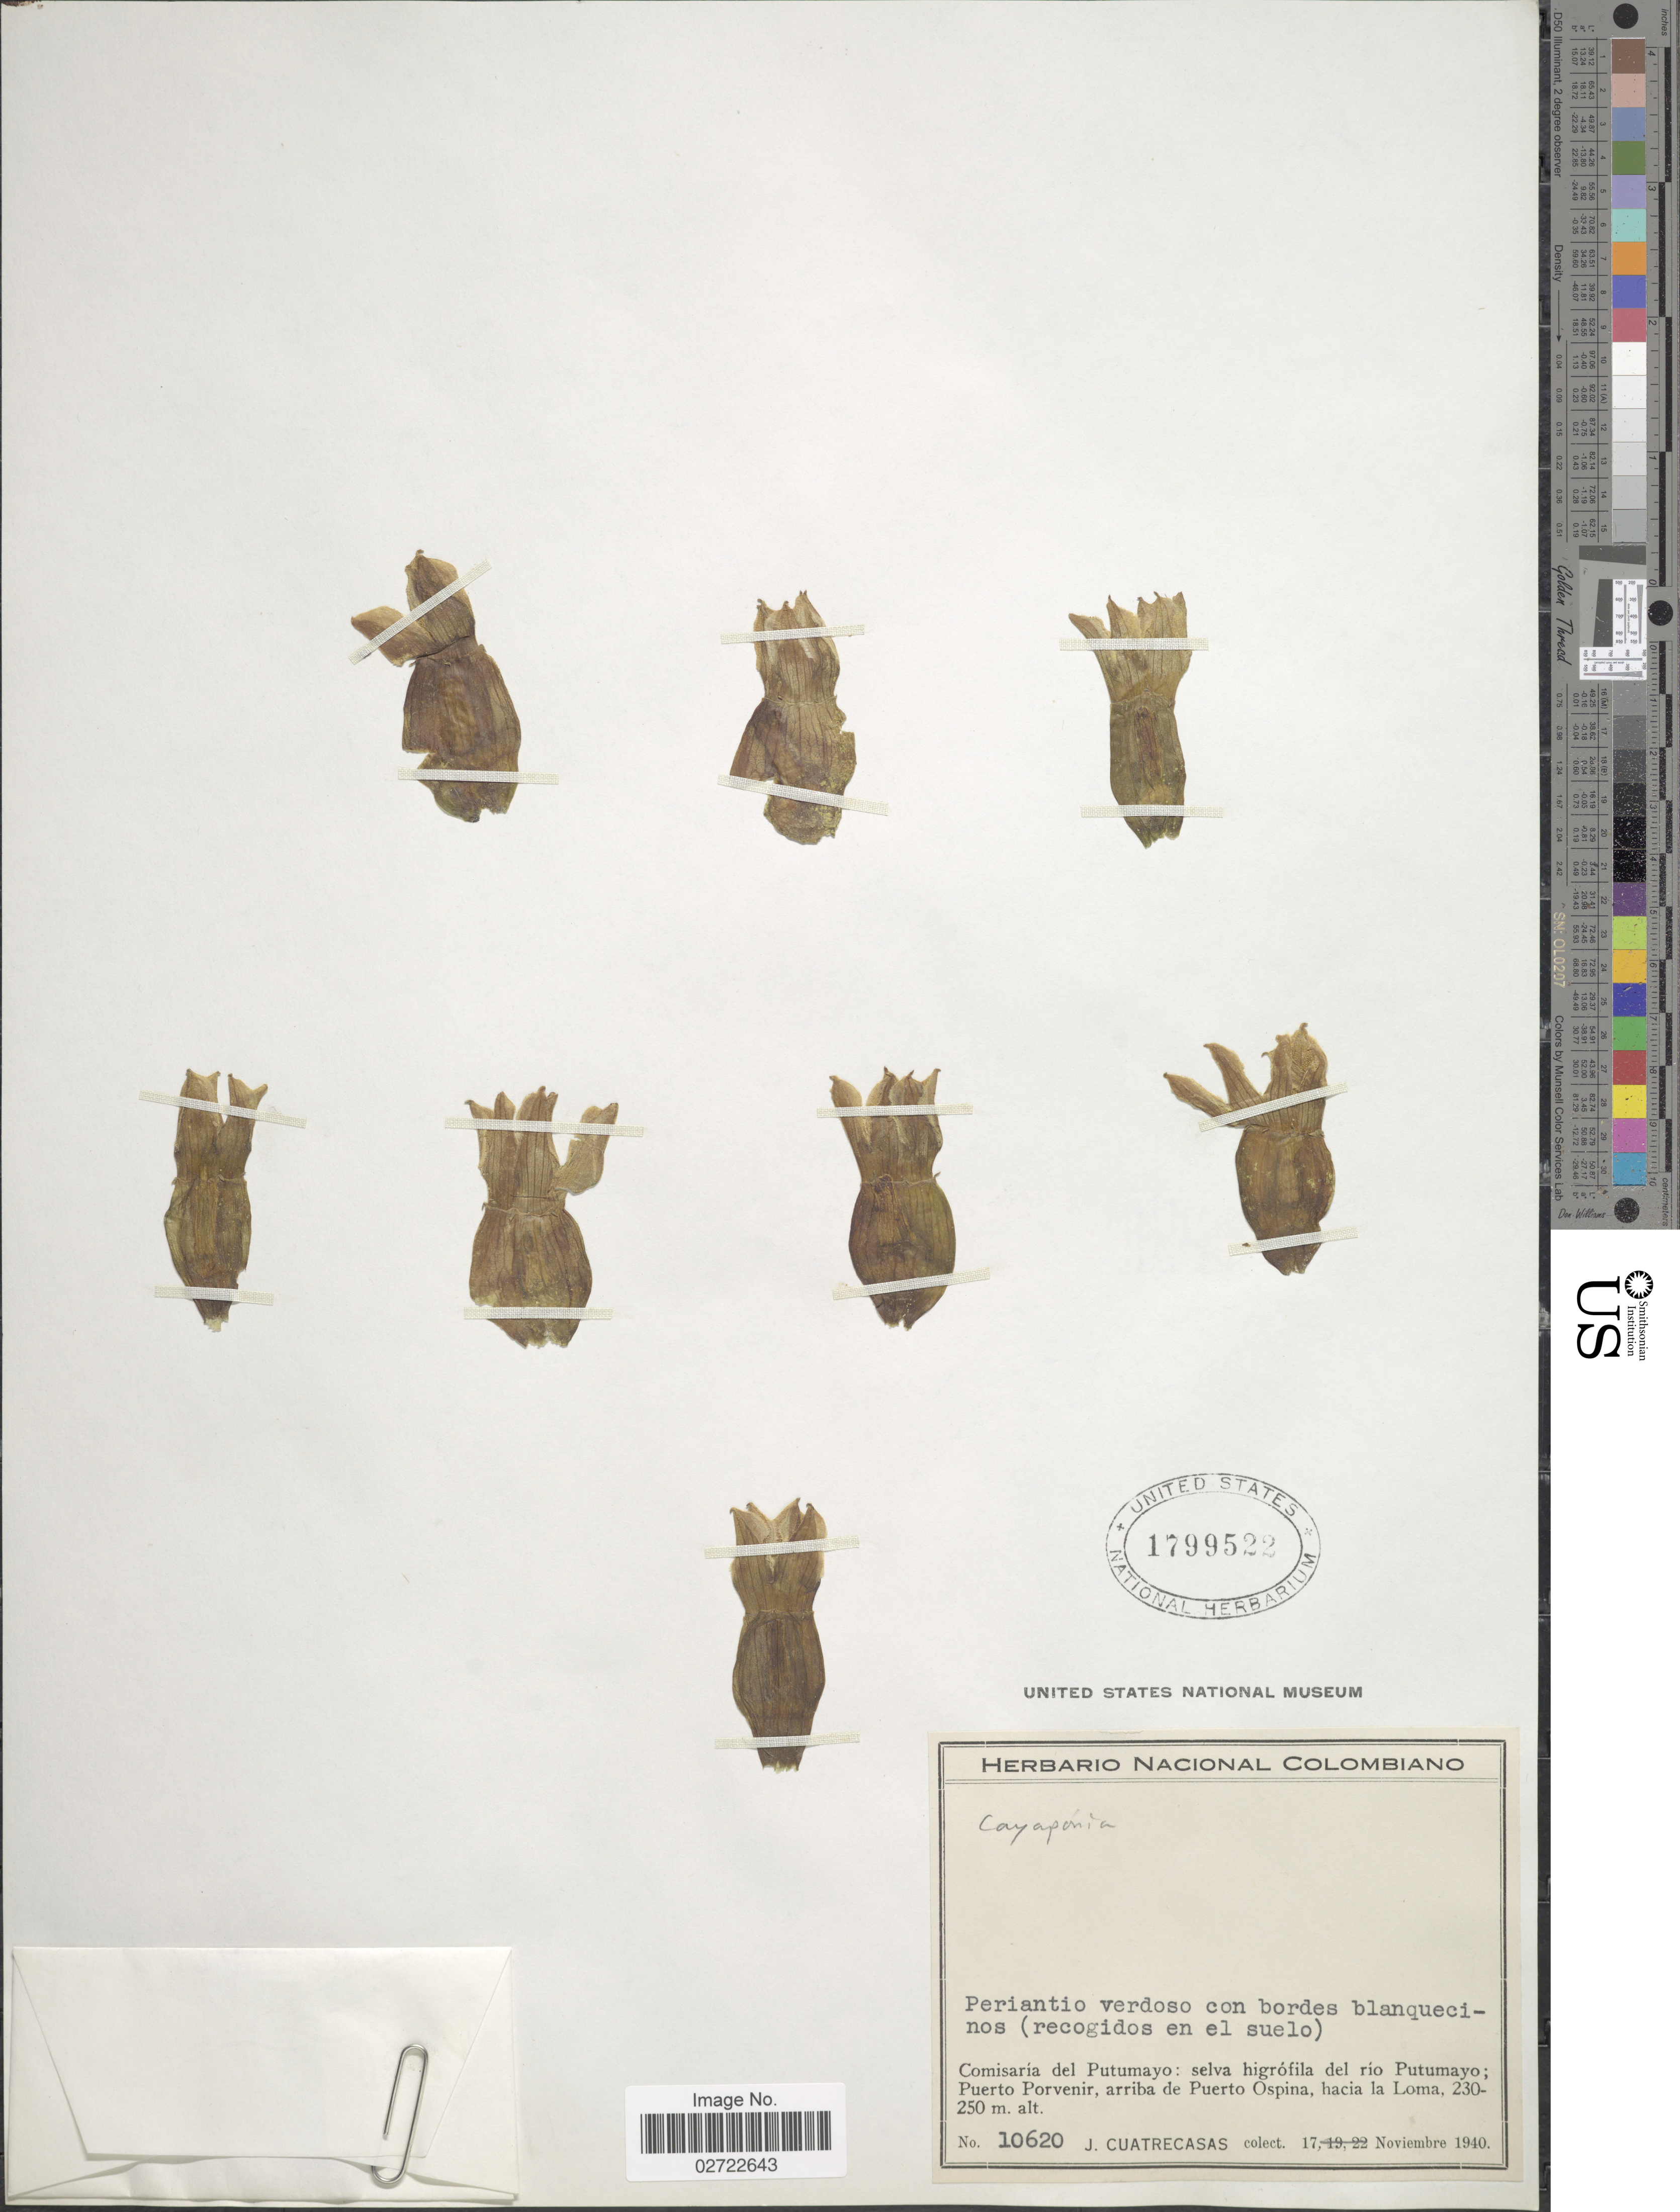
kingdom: Plantae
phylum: Tracheophyta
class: Magnoliopsida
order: Cucurbitales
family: Cucurbitaceae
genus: Cayaponia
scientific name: Cayaponia sp.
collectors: J. Cuatrecasas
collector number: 10620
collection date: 1940-11-17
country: Colombia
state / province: Putumayo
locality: Comisaria del Putumayo: selva higrofila del rio Putumayo; Puerto Porvenir, arriba de Puerto Ospina, hacia la Loma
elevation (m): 230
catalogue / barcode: US 1799522